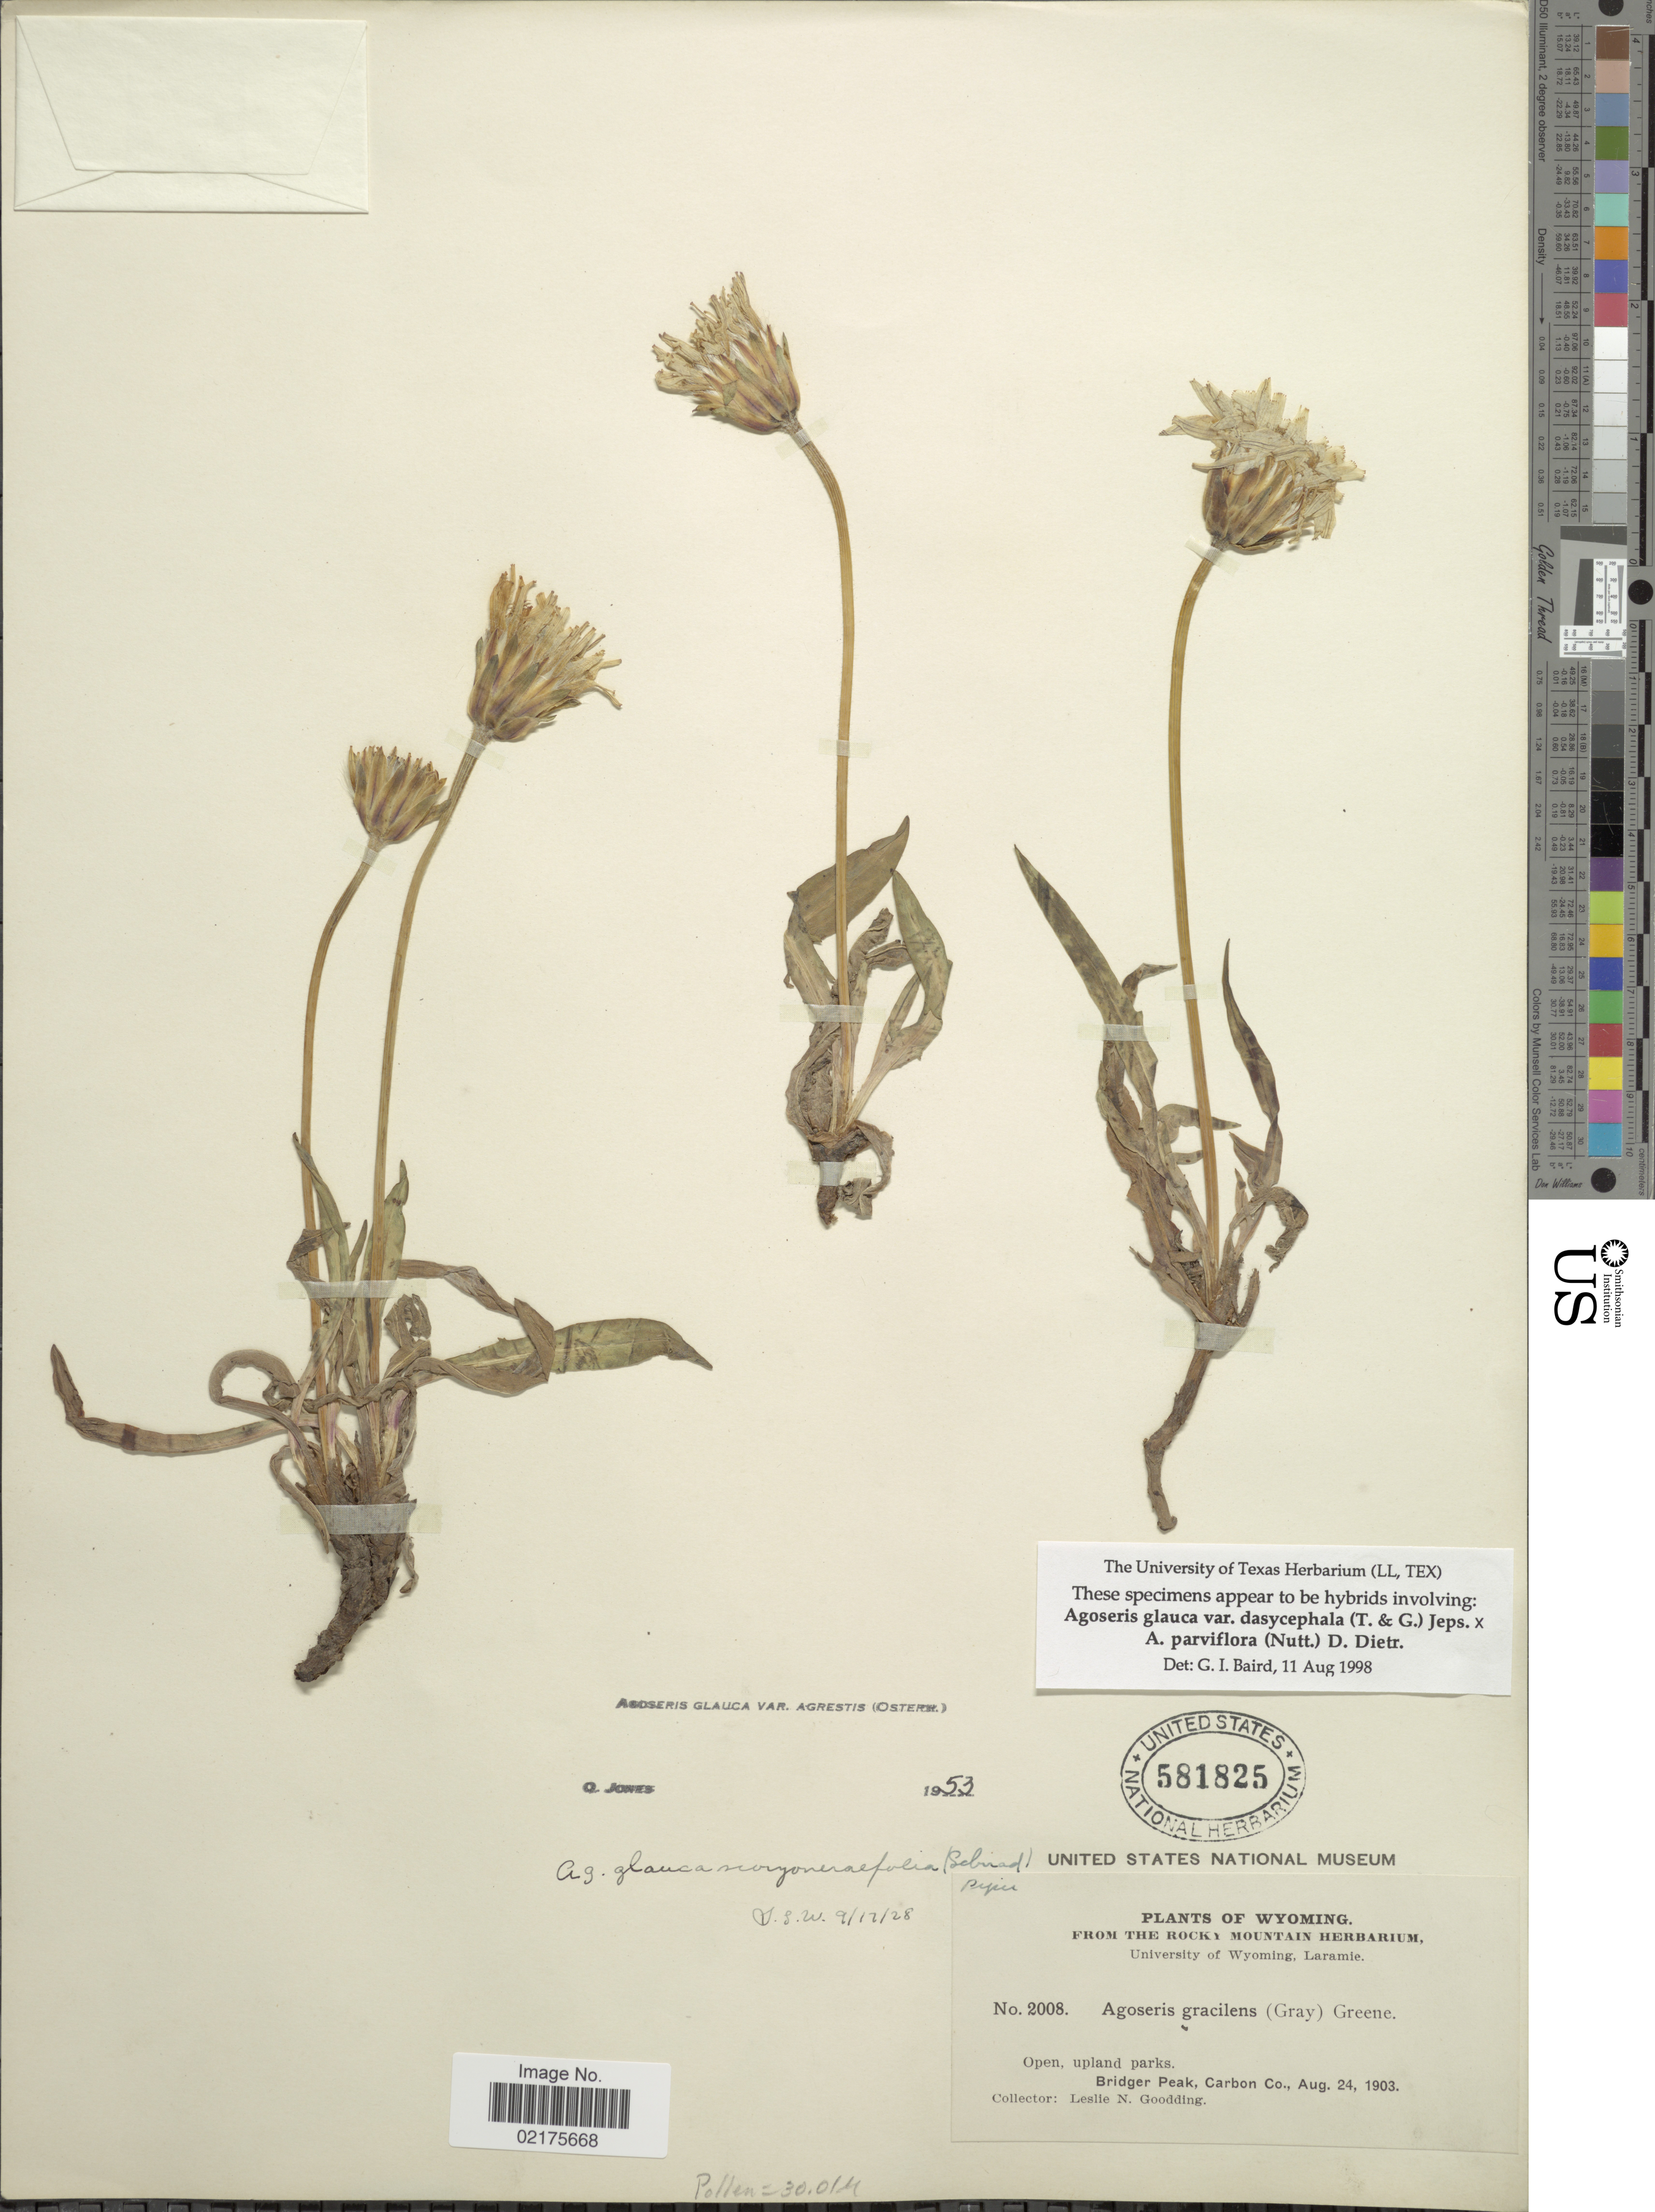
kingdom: Plantae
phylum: Tracheophyta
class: Magnoliopsida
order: Asterales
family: Asteraceae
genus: Agoseris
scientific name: Agoseris glauca var. dasycephala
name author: (Torr. & A. Gray) Jeps.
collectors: L. N. Goodding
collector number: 2008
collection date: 1903-08-24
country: United States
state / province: Wyoming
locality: Open, upland parks, Bridger Peak, Carbon Co.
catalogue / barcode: US 581825